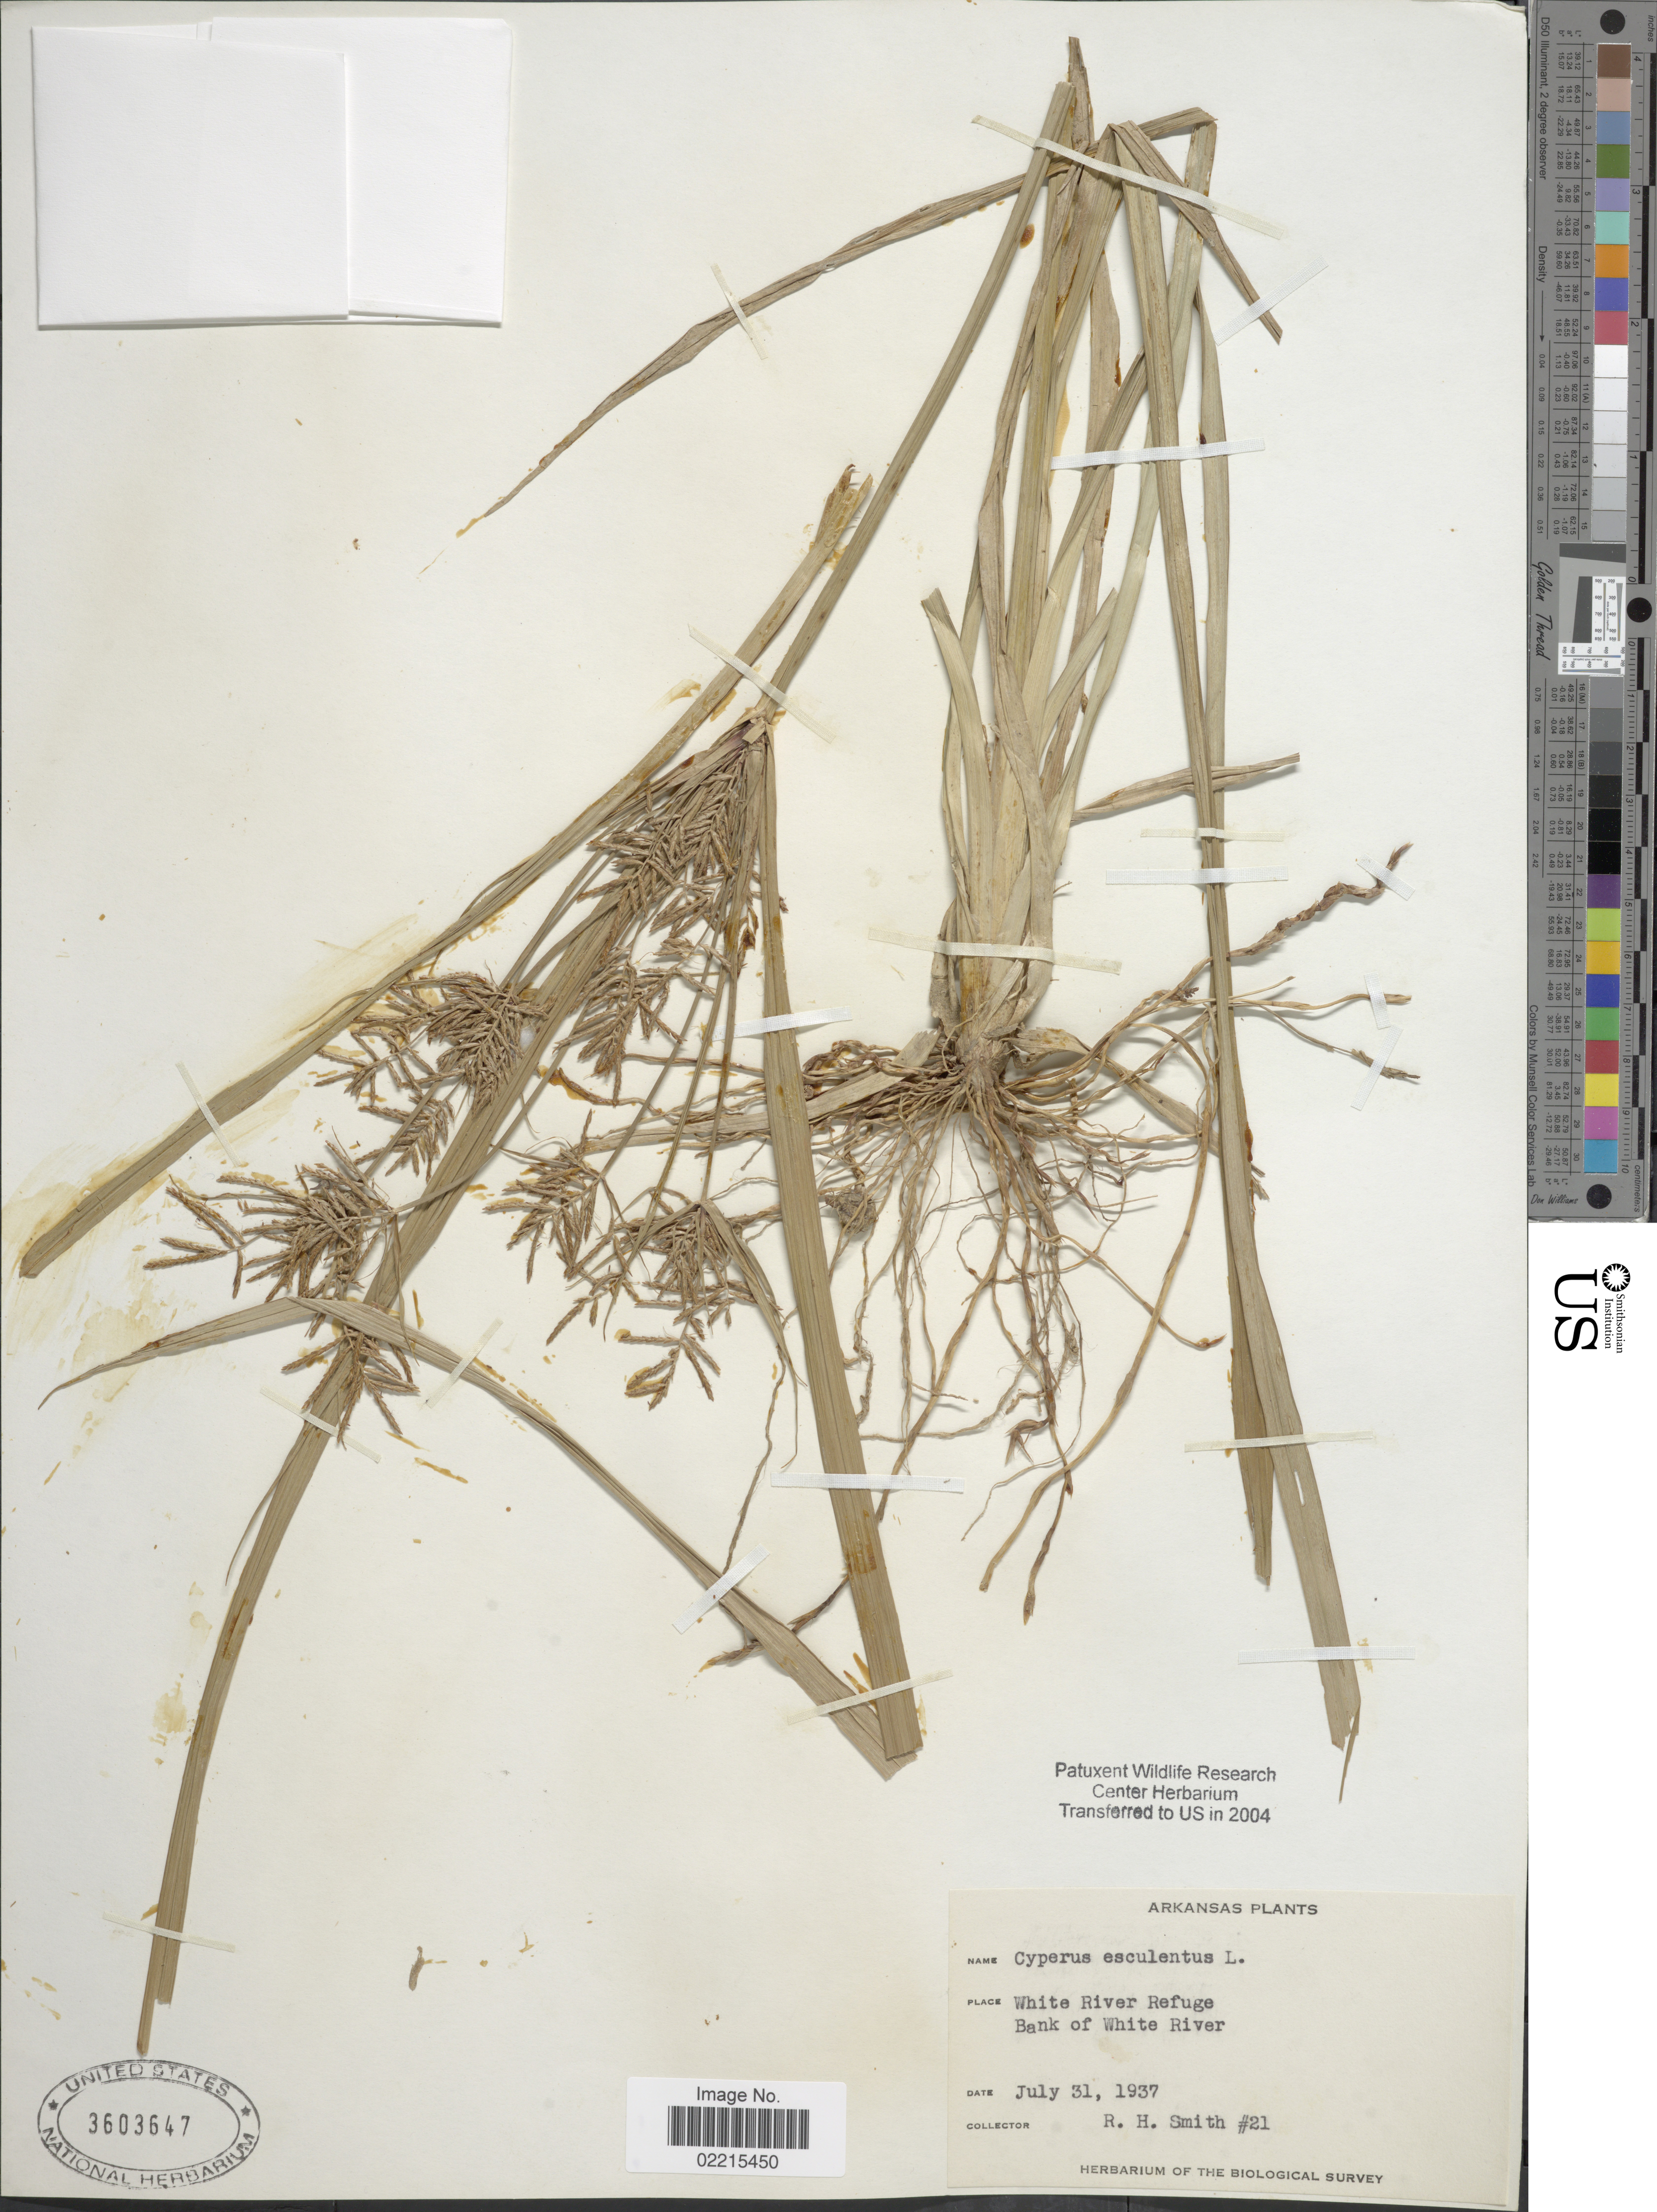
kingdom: Plantae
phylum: Tracheophyta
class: Liliopsida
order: Poales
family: Cyperaceae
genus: Cyperus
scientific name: Cyperus esculentus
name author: L.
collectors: R. H. Smith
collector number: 21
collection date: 1937-07-31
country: United States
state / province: Arkansas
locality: White River Refuge, Bank of White River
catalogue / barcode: US 3603647